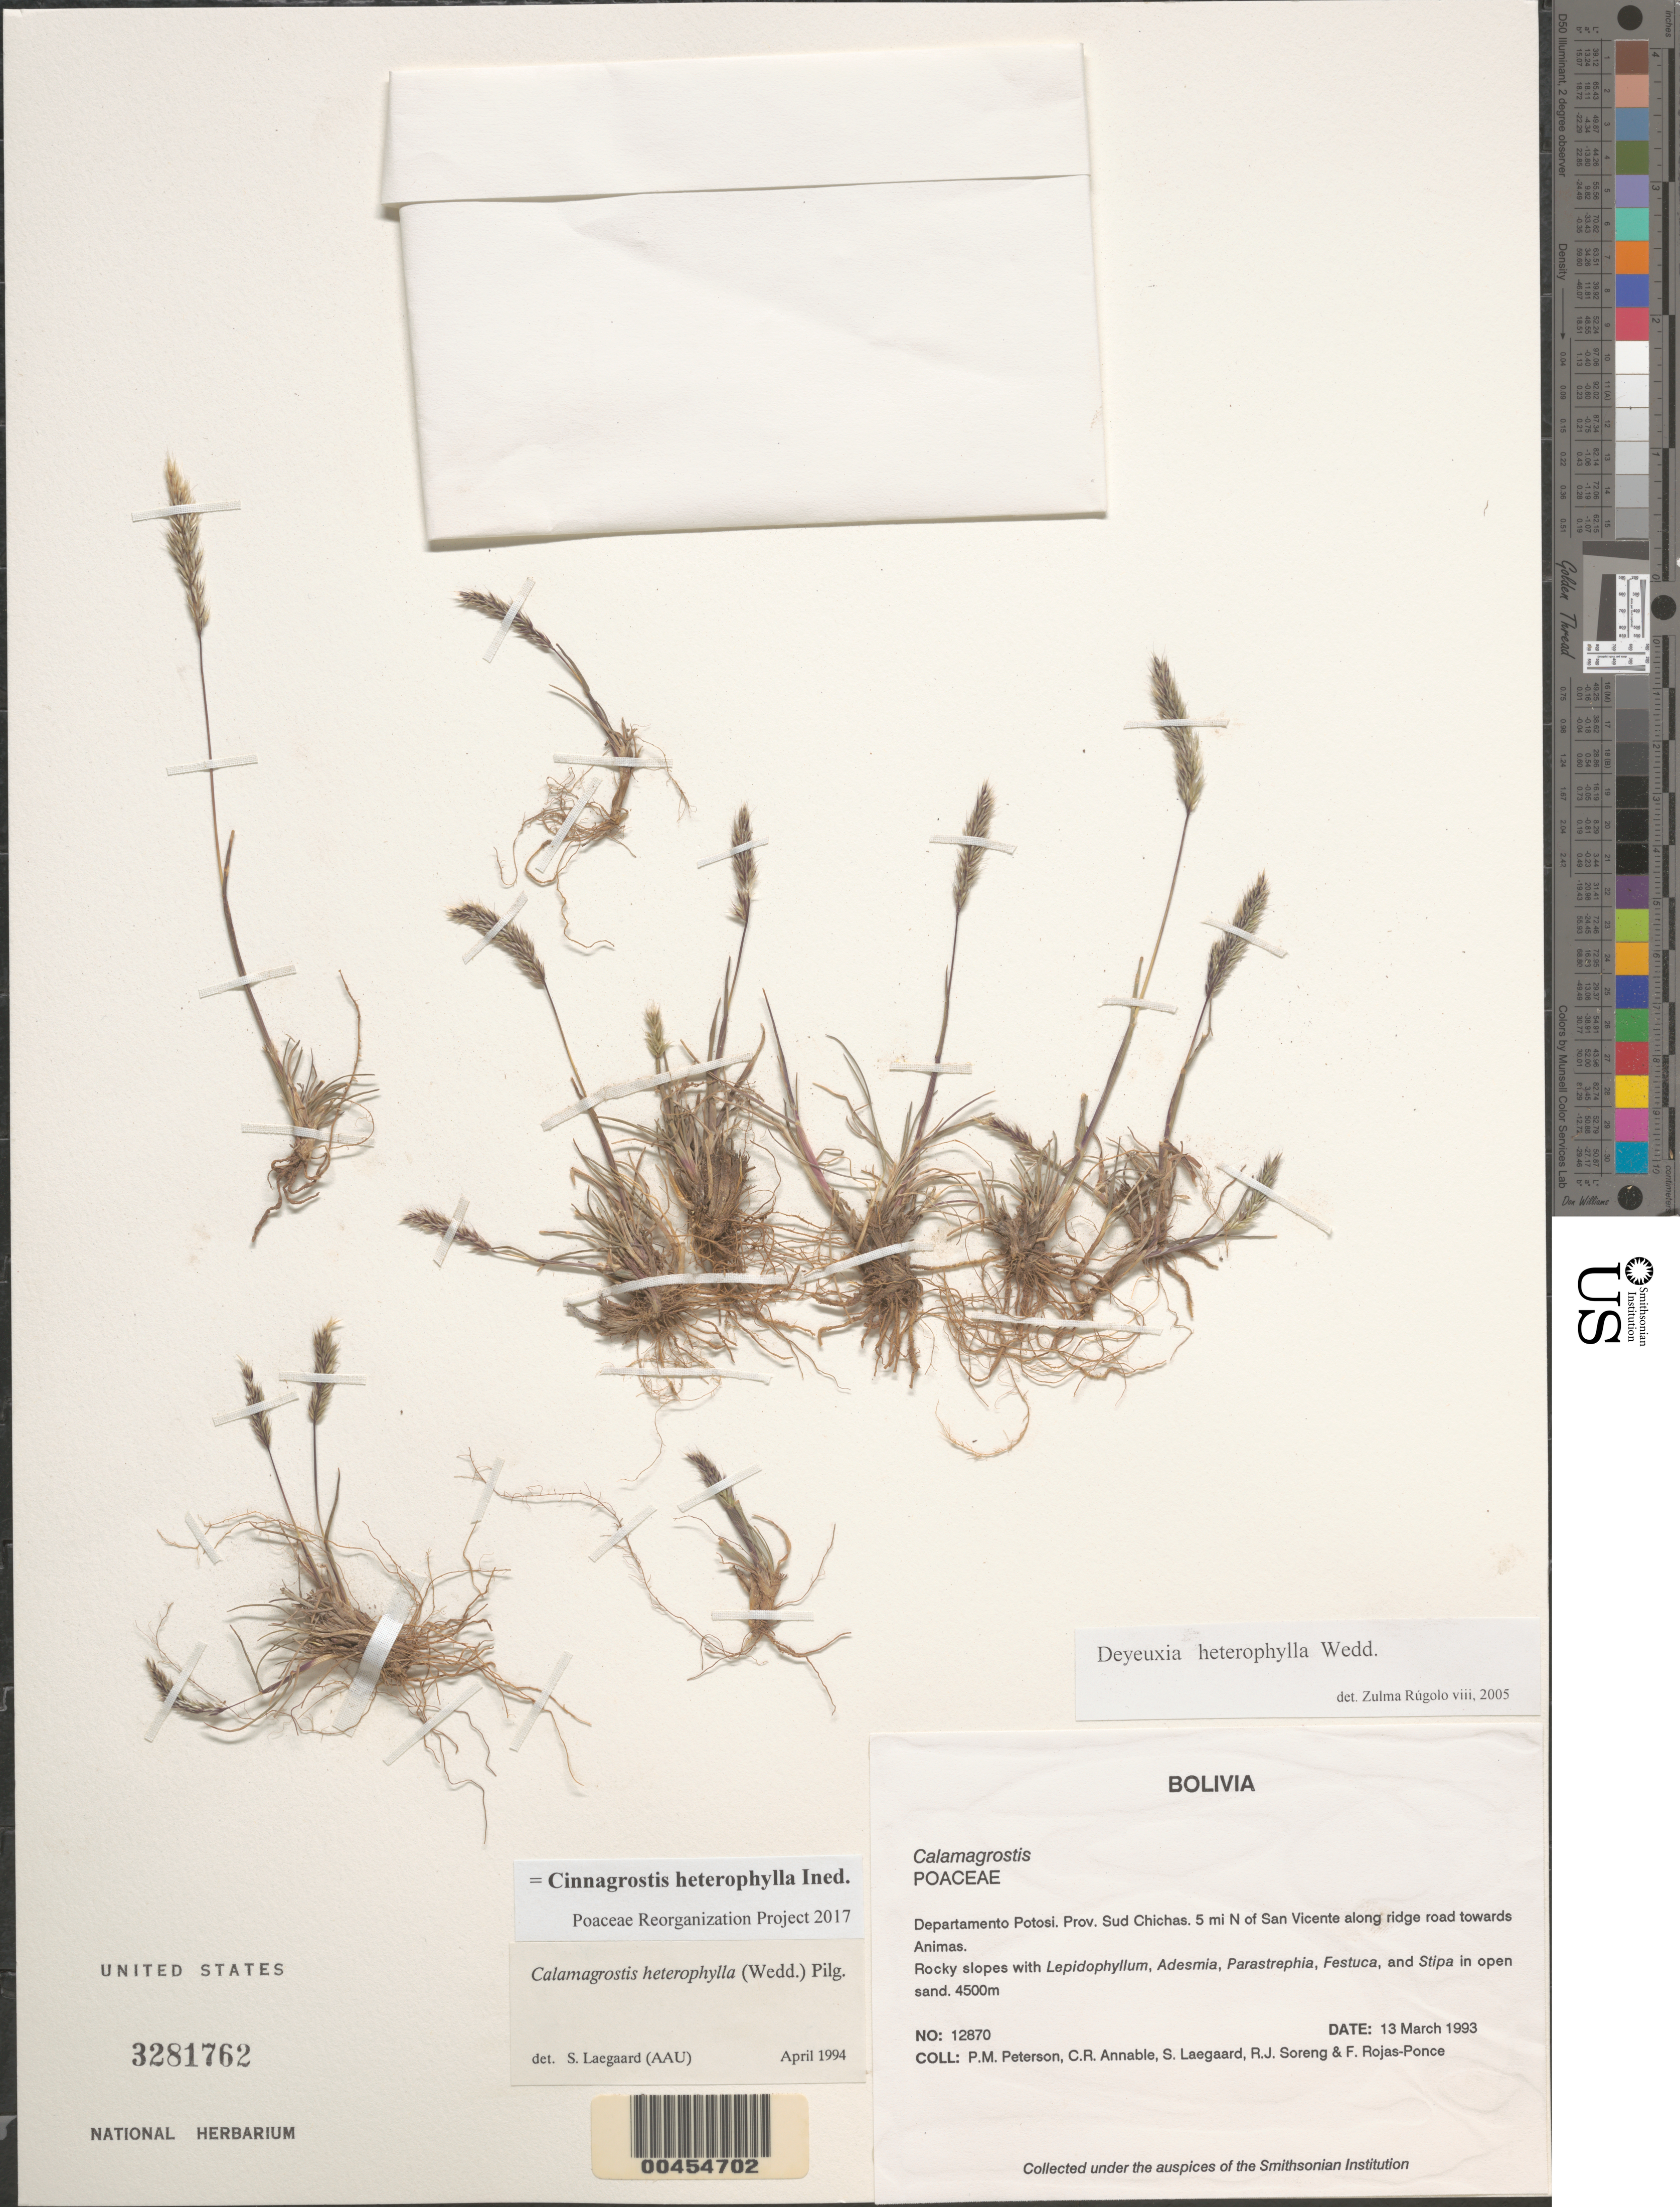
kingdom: Plantae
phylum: Tracheophyta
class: Liliopsida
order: Poales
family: Poaceae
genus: Cinnagrostis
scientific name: Cinnagrostis heterophylla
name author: (Wedd.) P.M. Peterson et al.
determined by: Poaceae Reorganization Project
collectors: P. M. Peterson, C. R. Annable, S. Lægaard, R. J. Soreng & F. Rojas-Ponce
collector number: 12870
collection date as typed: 13 Mar 1993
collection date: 1993-03-13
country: Bolivia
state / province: Potosí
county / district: Sud Chichas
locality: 5 mi N of San Vicente along ridge road towards Animas.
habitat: Rocky slopes with Lepidophyllum, Adesmia, Parastrephia, Festuca, and Stipa in open sand.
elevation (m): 4500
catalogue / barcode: US 3281762